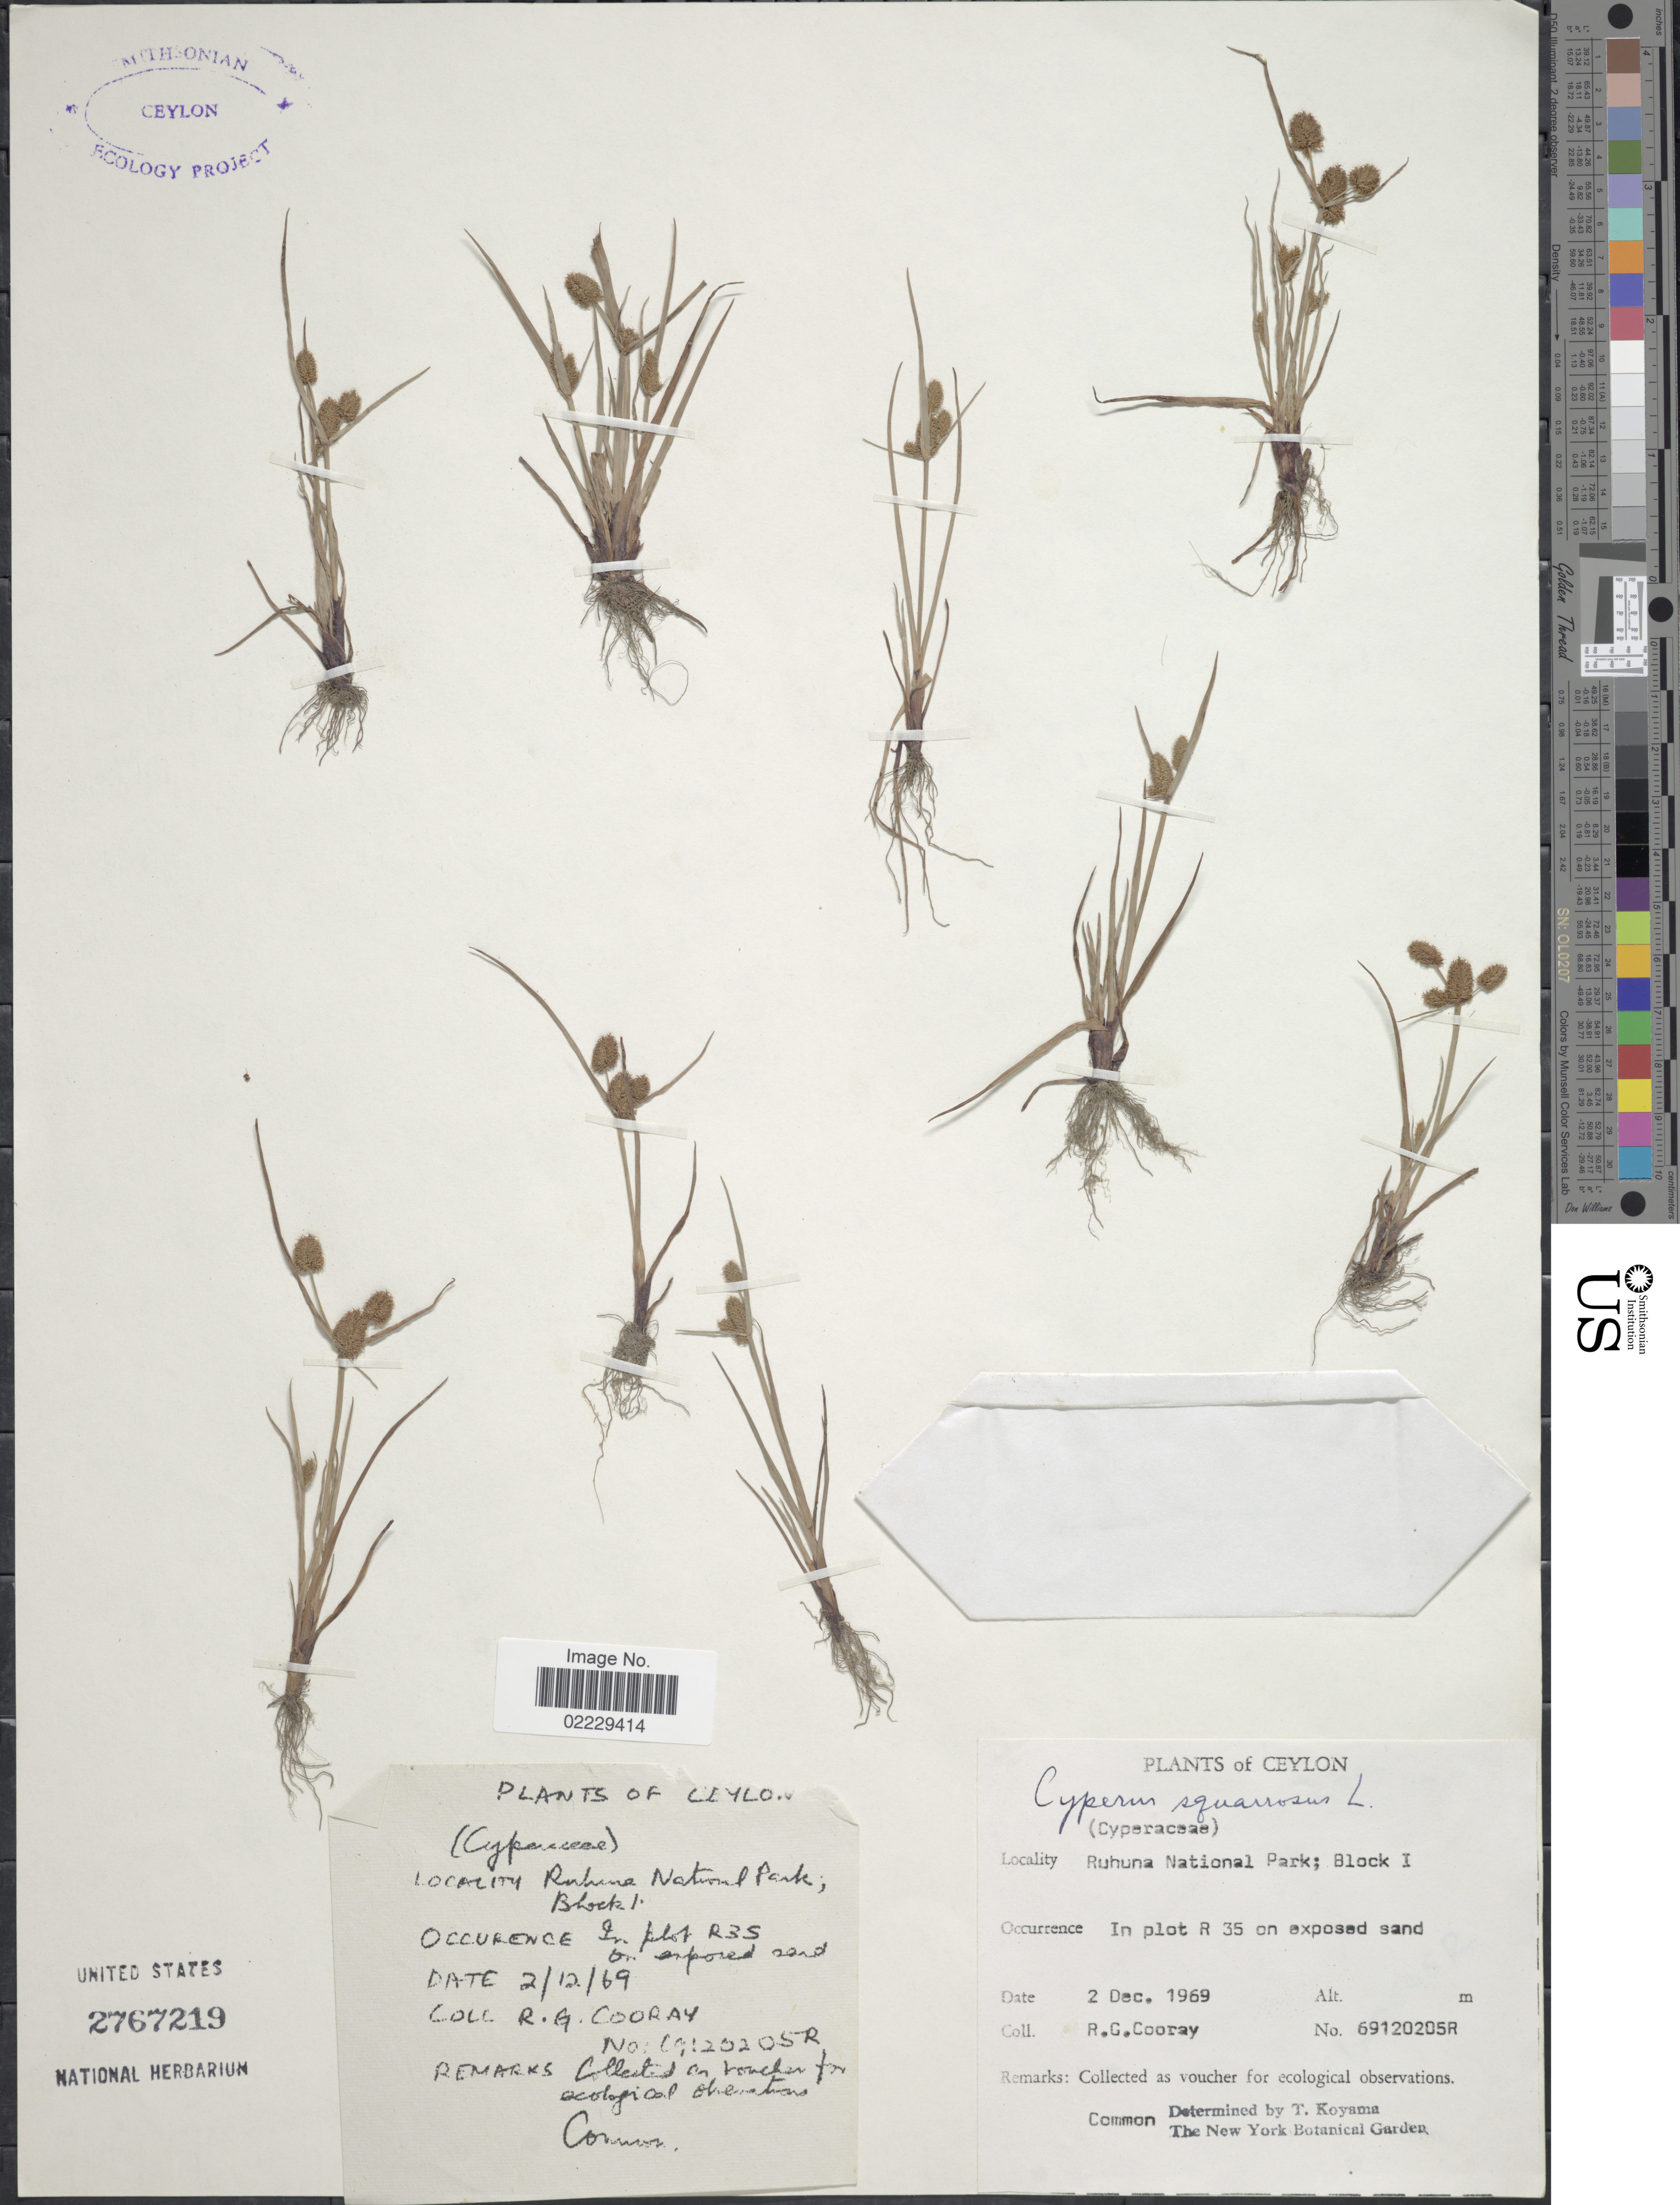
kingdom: Plantae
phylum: Tracheophyta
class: Liliopsida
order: Poales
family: Cyperaceae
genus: Cyperus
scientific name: Cyperus squarrosus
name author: L.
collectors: R. Cooray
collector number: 69120205R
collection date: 1969-12-02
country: Sri Lanka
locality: Ceylon, Ruhuna National Park, Block 1, in Plot R35 on exposed sand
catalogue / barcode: US 2767219